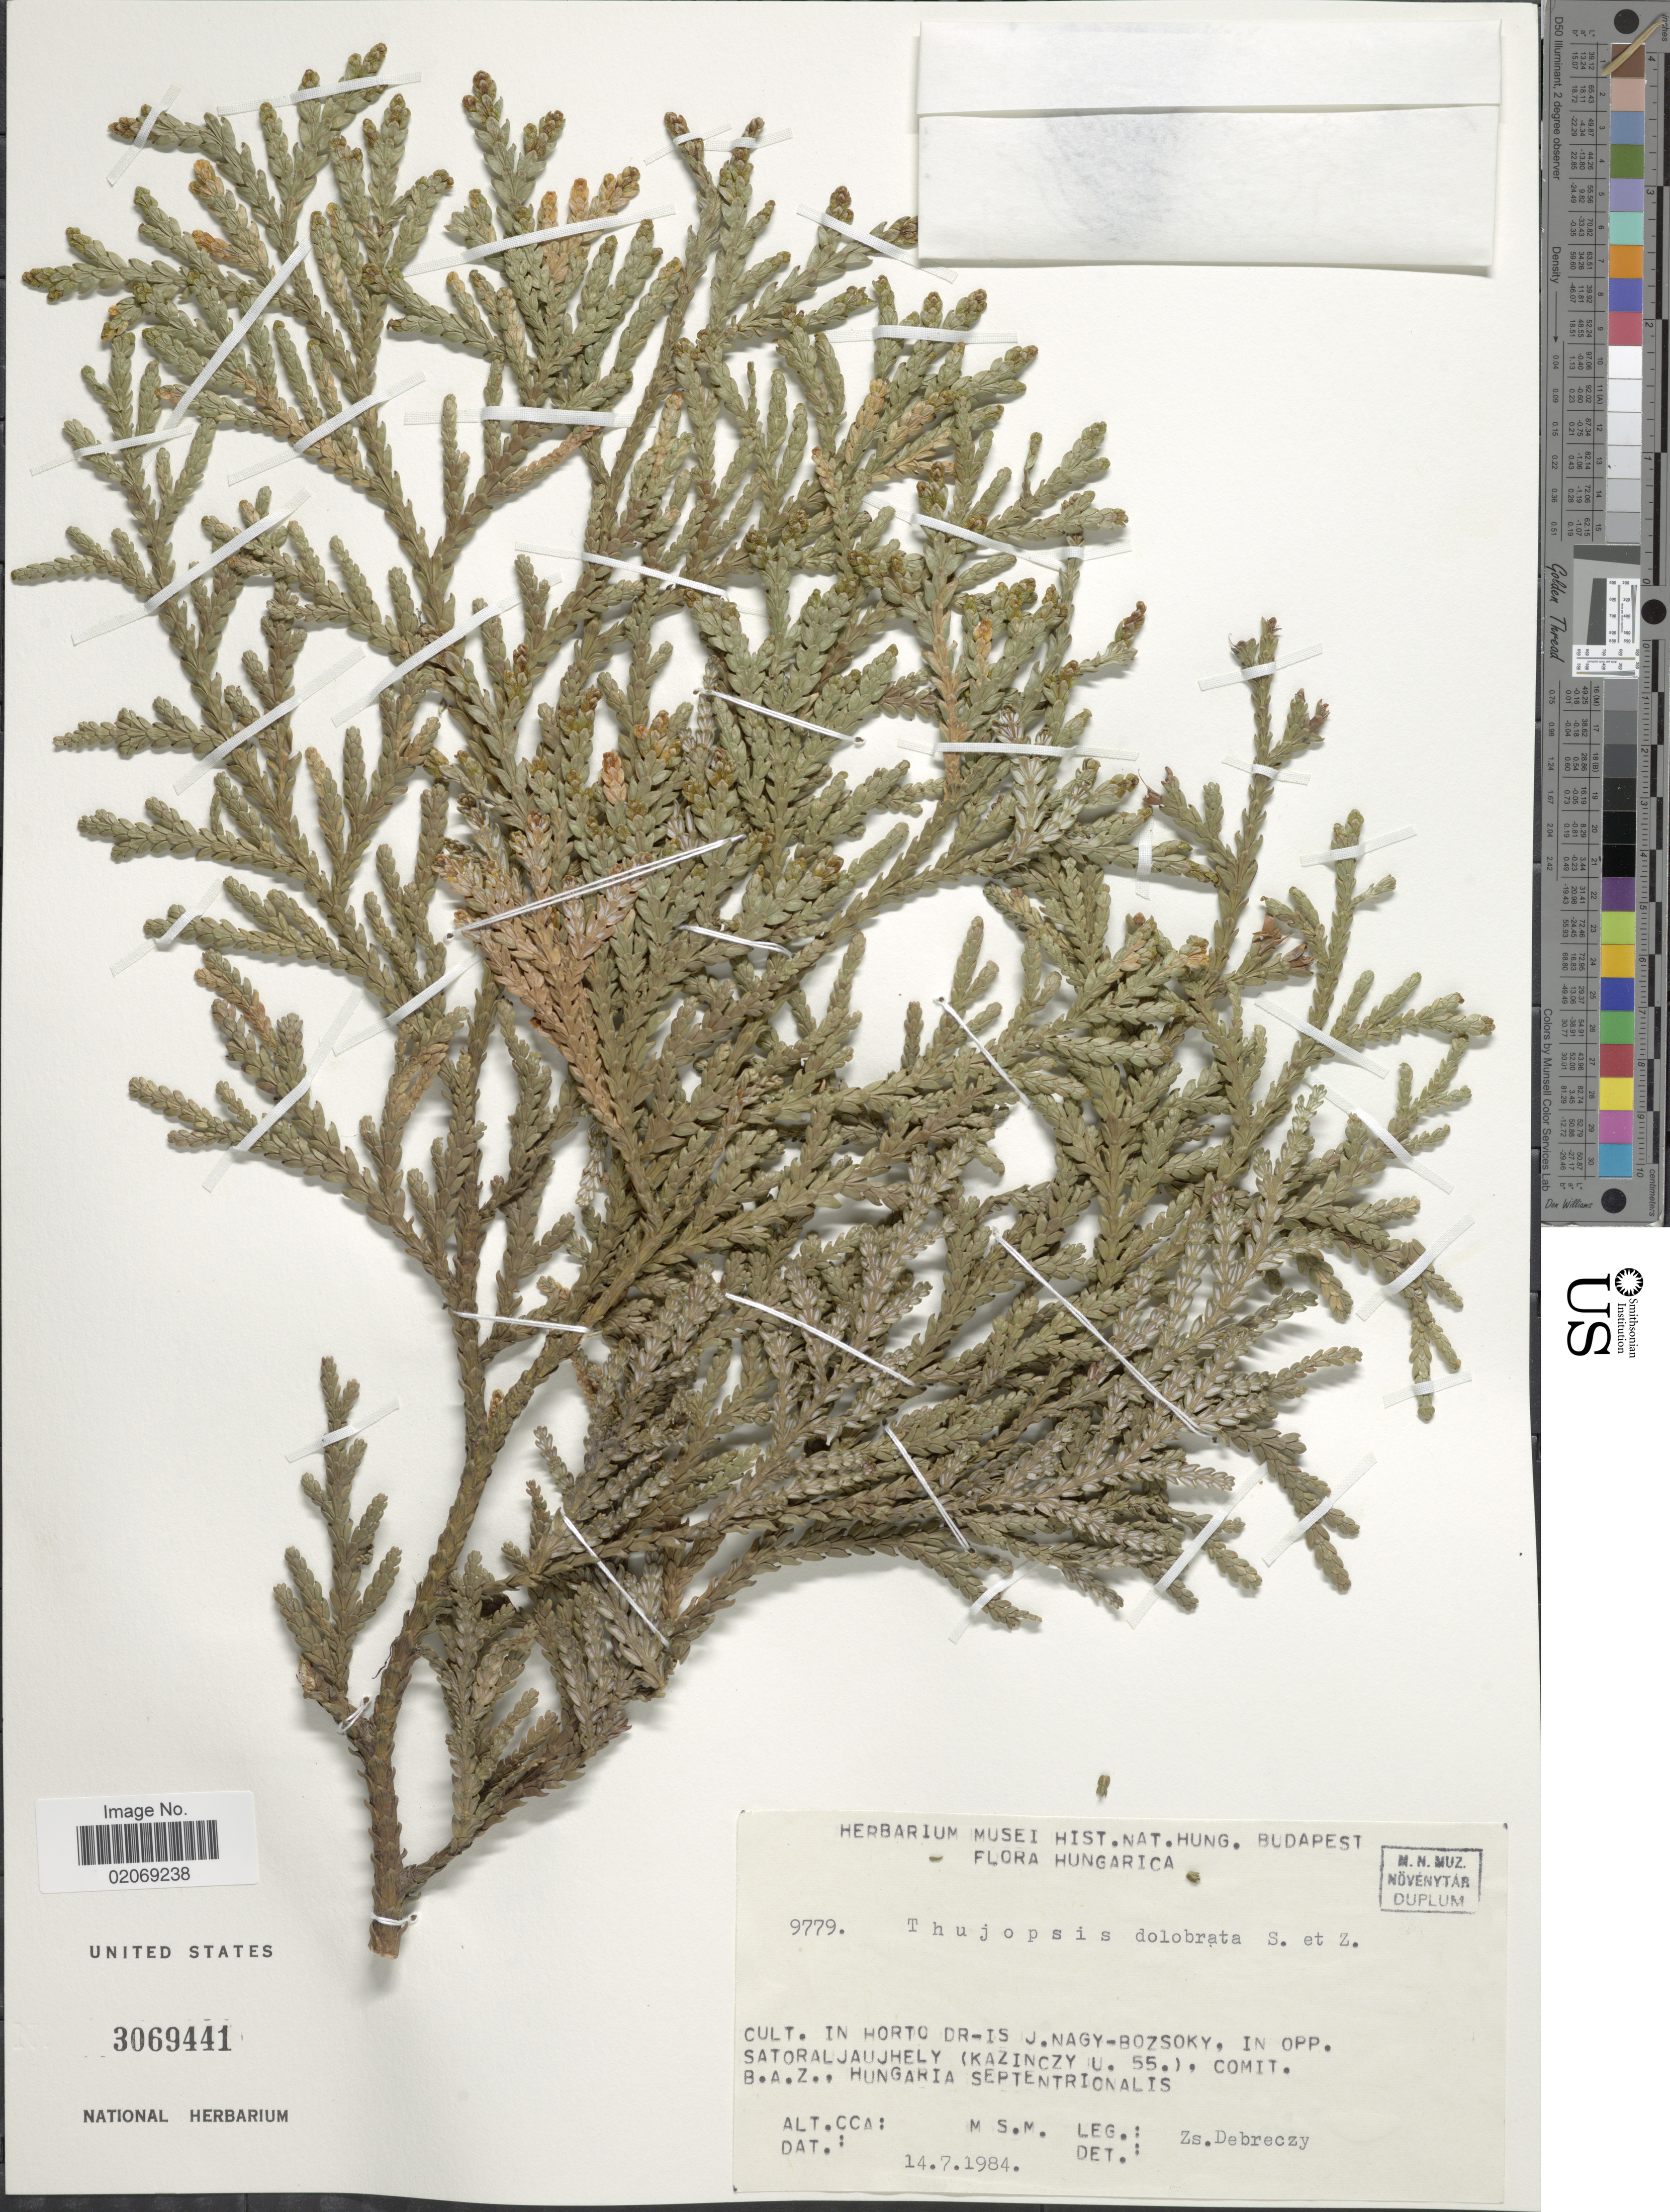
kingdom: Plantae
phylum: Tracheophyta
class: Pinopsida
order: Pinales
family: Cupressaceae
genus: Thujopsis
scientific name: Thujopsis dolabrata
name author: (Thunb. ex L. f.) Siebold & Zucc.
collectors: Z. Debreczy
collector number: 9779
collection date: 1984-07-14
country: Hungary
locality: Cult. in hort. Dr- Is J. Nagy- Bozsoky, in opp. Satoraljaujhely (Kazinczy U. 55)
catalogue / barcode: US 3069441